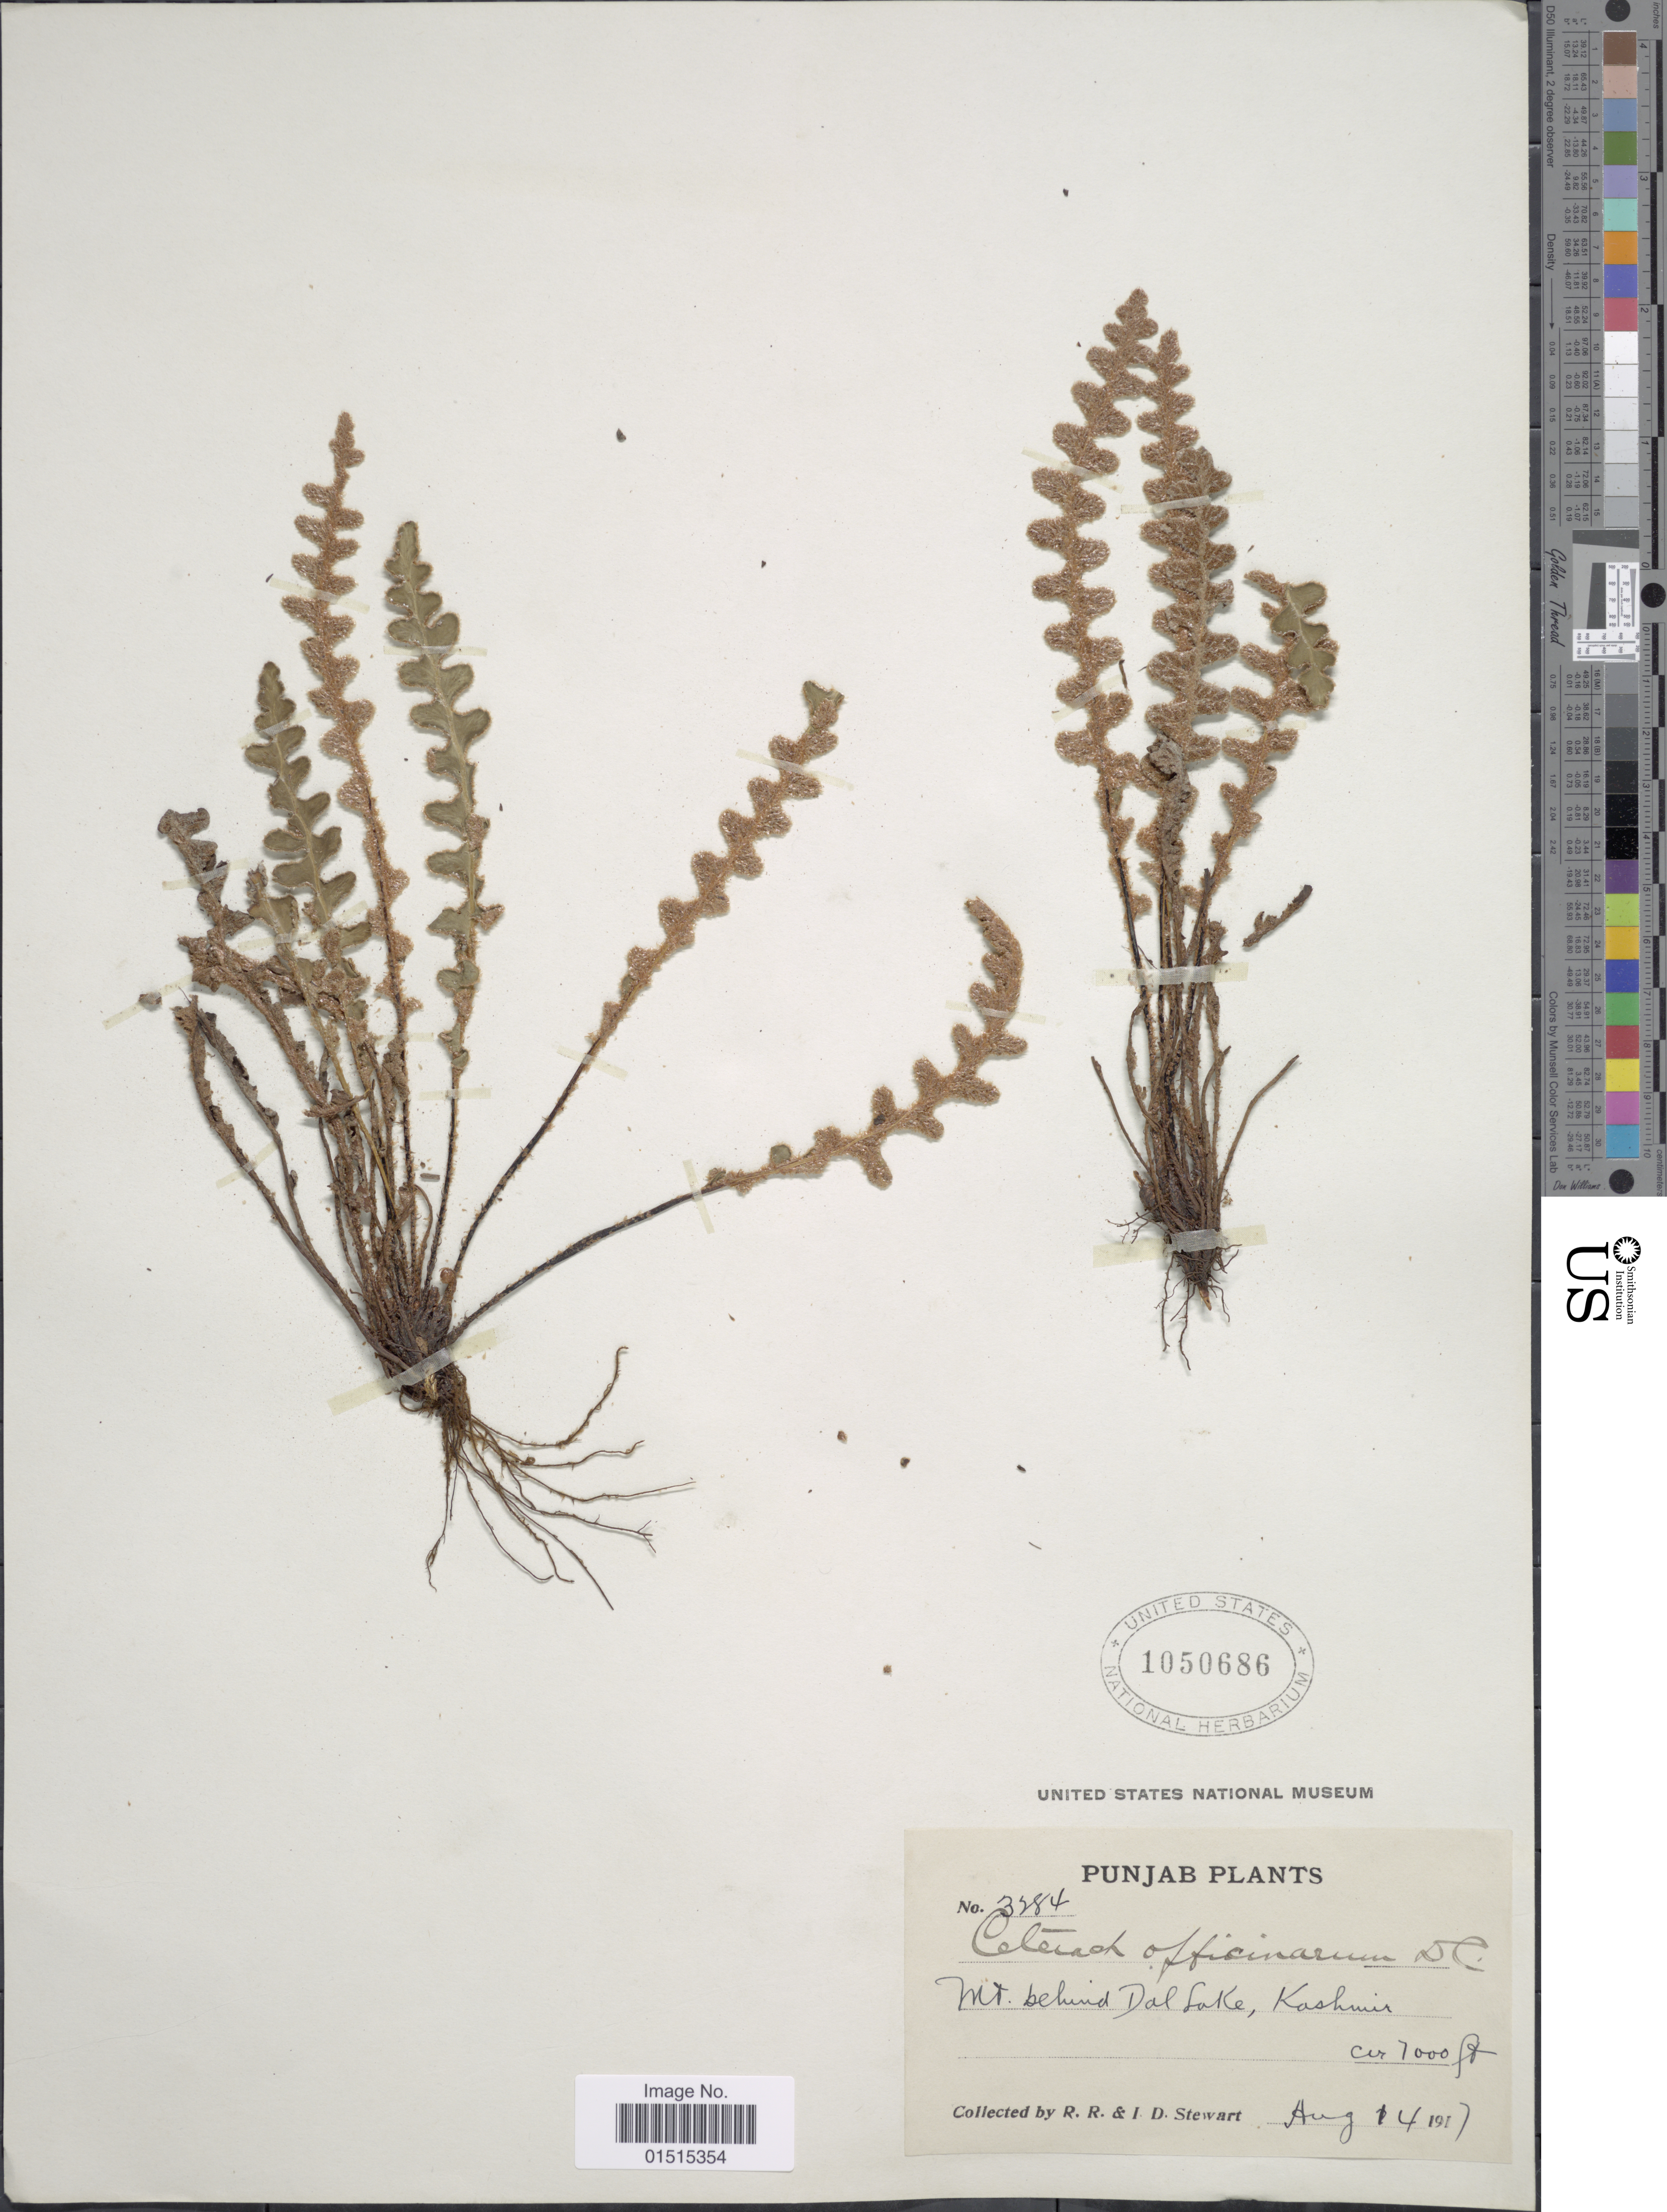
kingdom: Plantae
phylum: Tracheophyta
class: Polypodiopsida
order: Polypodiales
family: Aspleniaceae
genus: Asplenium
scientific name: Asplenium officinarum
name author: DC.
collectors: R. R. Stewart & I. Stewart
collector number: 3284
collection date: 1917-08-14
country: India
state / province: Punjab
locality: Mt. behind Dal Lake, Kashmir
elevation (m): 2134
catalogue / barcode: US 1050686